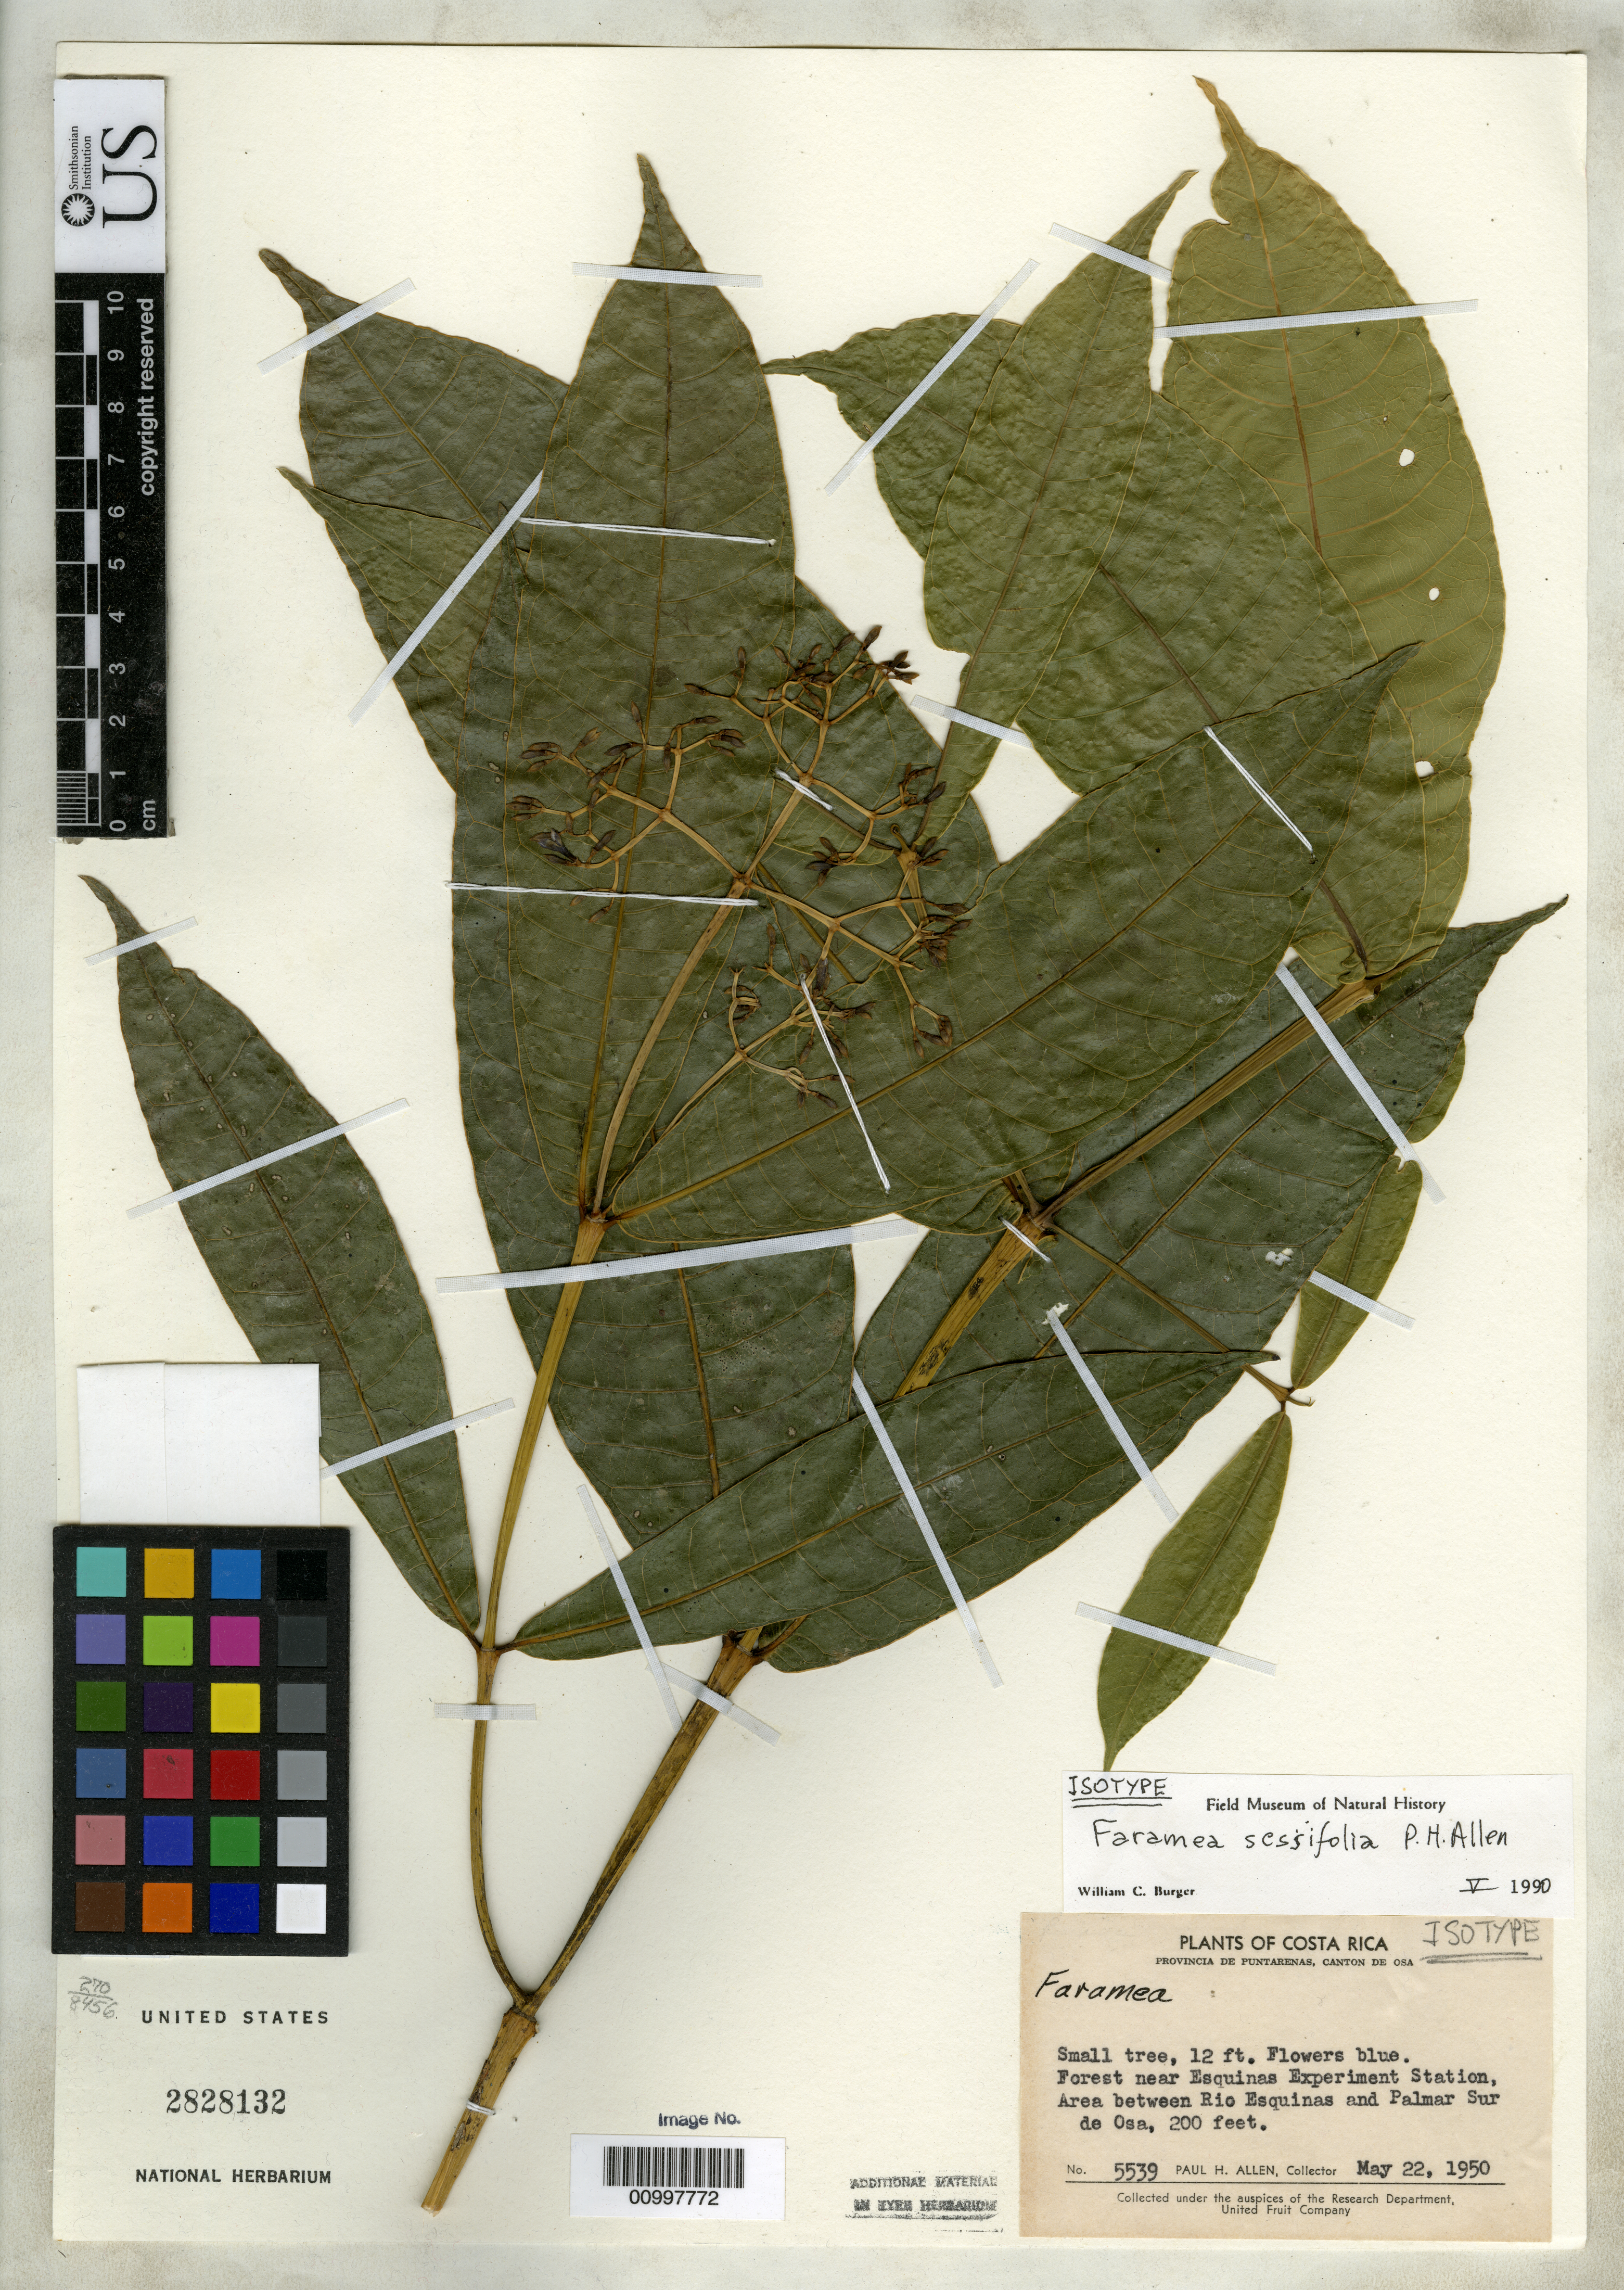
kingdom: Plantae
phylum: Tracheophyta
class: Magnoliopsida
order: Gentianales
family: Rubiaceae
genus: Faramea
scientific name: Faramea sessifolia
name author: P.H. Allen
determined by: Burger, William C.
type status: Isotype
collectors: P. H. Allen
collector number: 5539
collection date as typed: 22 May 1950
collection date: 1950-05-22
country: Costa Rica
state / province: Puntarenas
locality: Canton de Osa. Forest near Esquinas experiment station, area between Rio Esquinas and Palmar Sur de Osa.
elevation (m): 61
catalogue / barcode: US 2828132